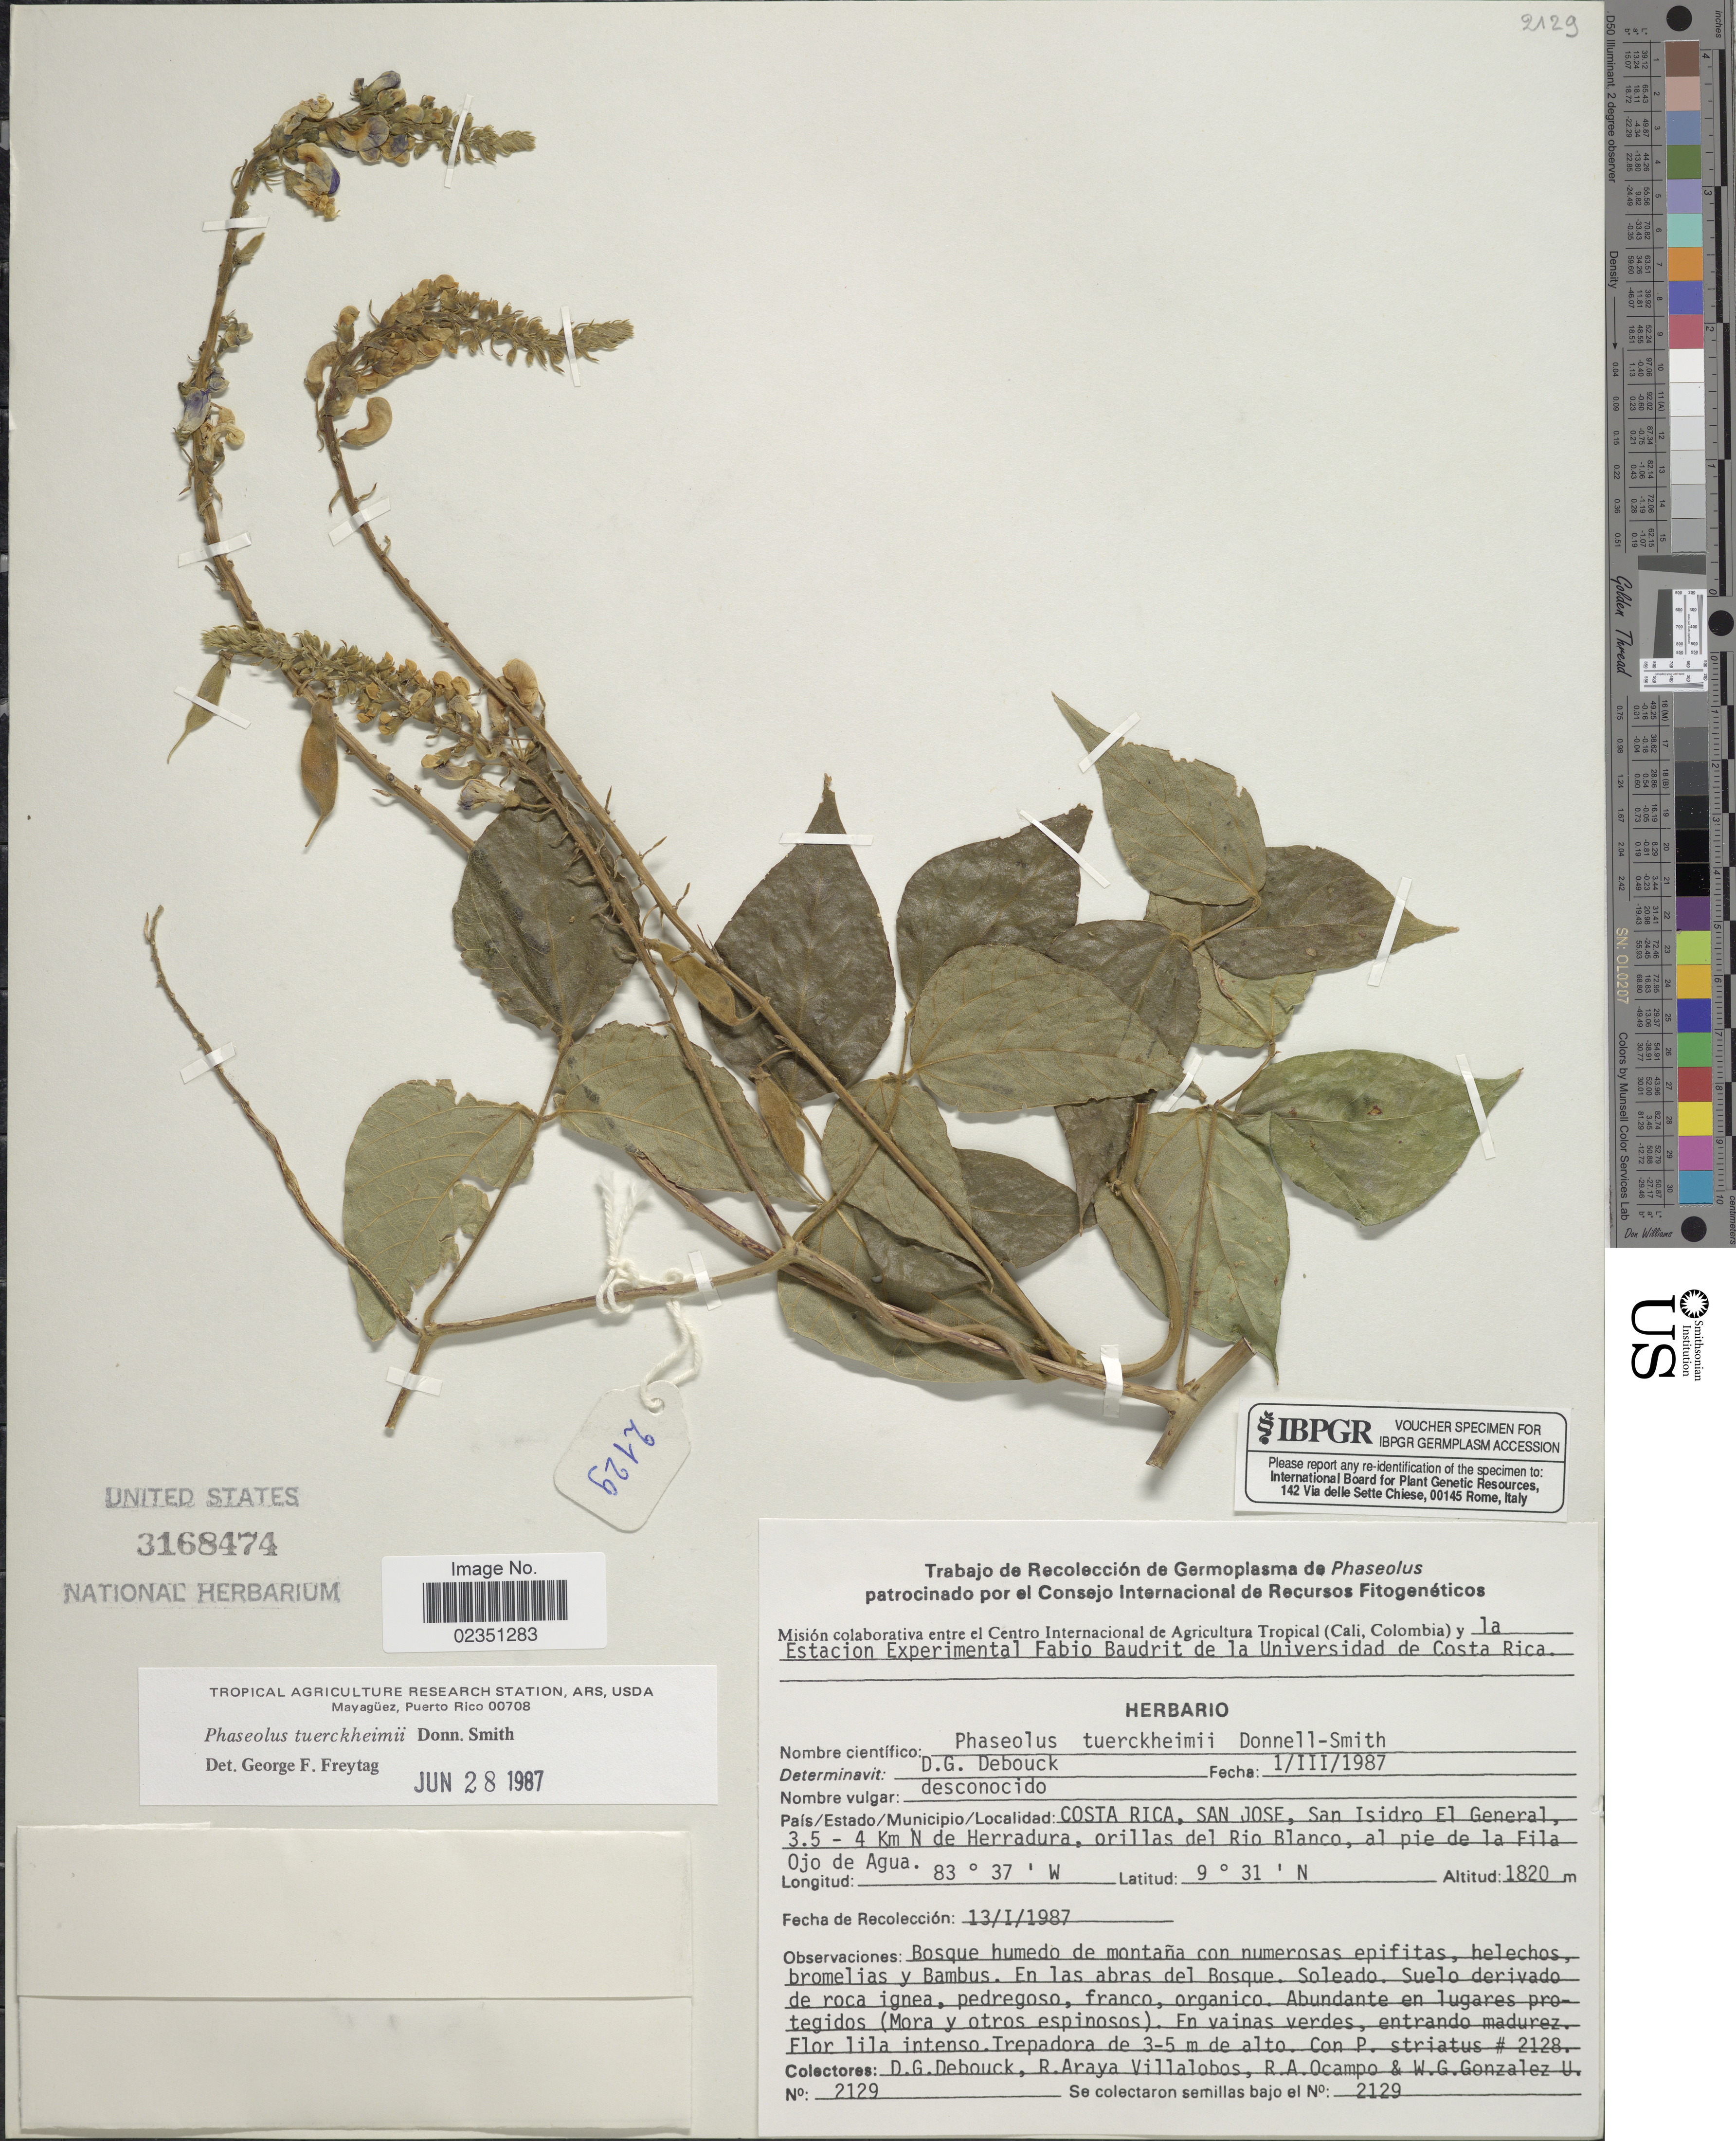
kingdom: Plantae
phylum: Tracheophyta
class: Magnoliopsida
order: Fabales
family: Fabaceae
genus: Phaseolus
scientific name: Phaseolus tuerckheimii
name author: Donn. Sm.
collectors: D. Debouck, R. Araya Villalobos, R. Ocampo & W. Gonzalez U.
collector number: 2129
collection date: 1987-01-13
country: Costa Rica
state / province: San José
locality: San Isidro El General, 3.5-4 Km N de Herradura, orillas del Rio Blanco, al pie de la Fila Ojo de Agua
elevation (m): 1820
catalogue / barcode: US 3168474